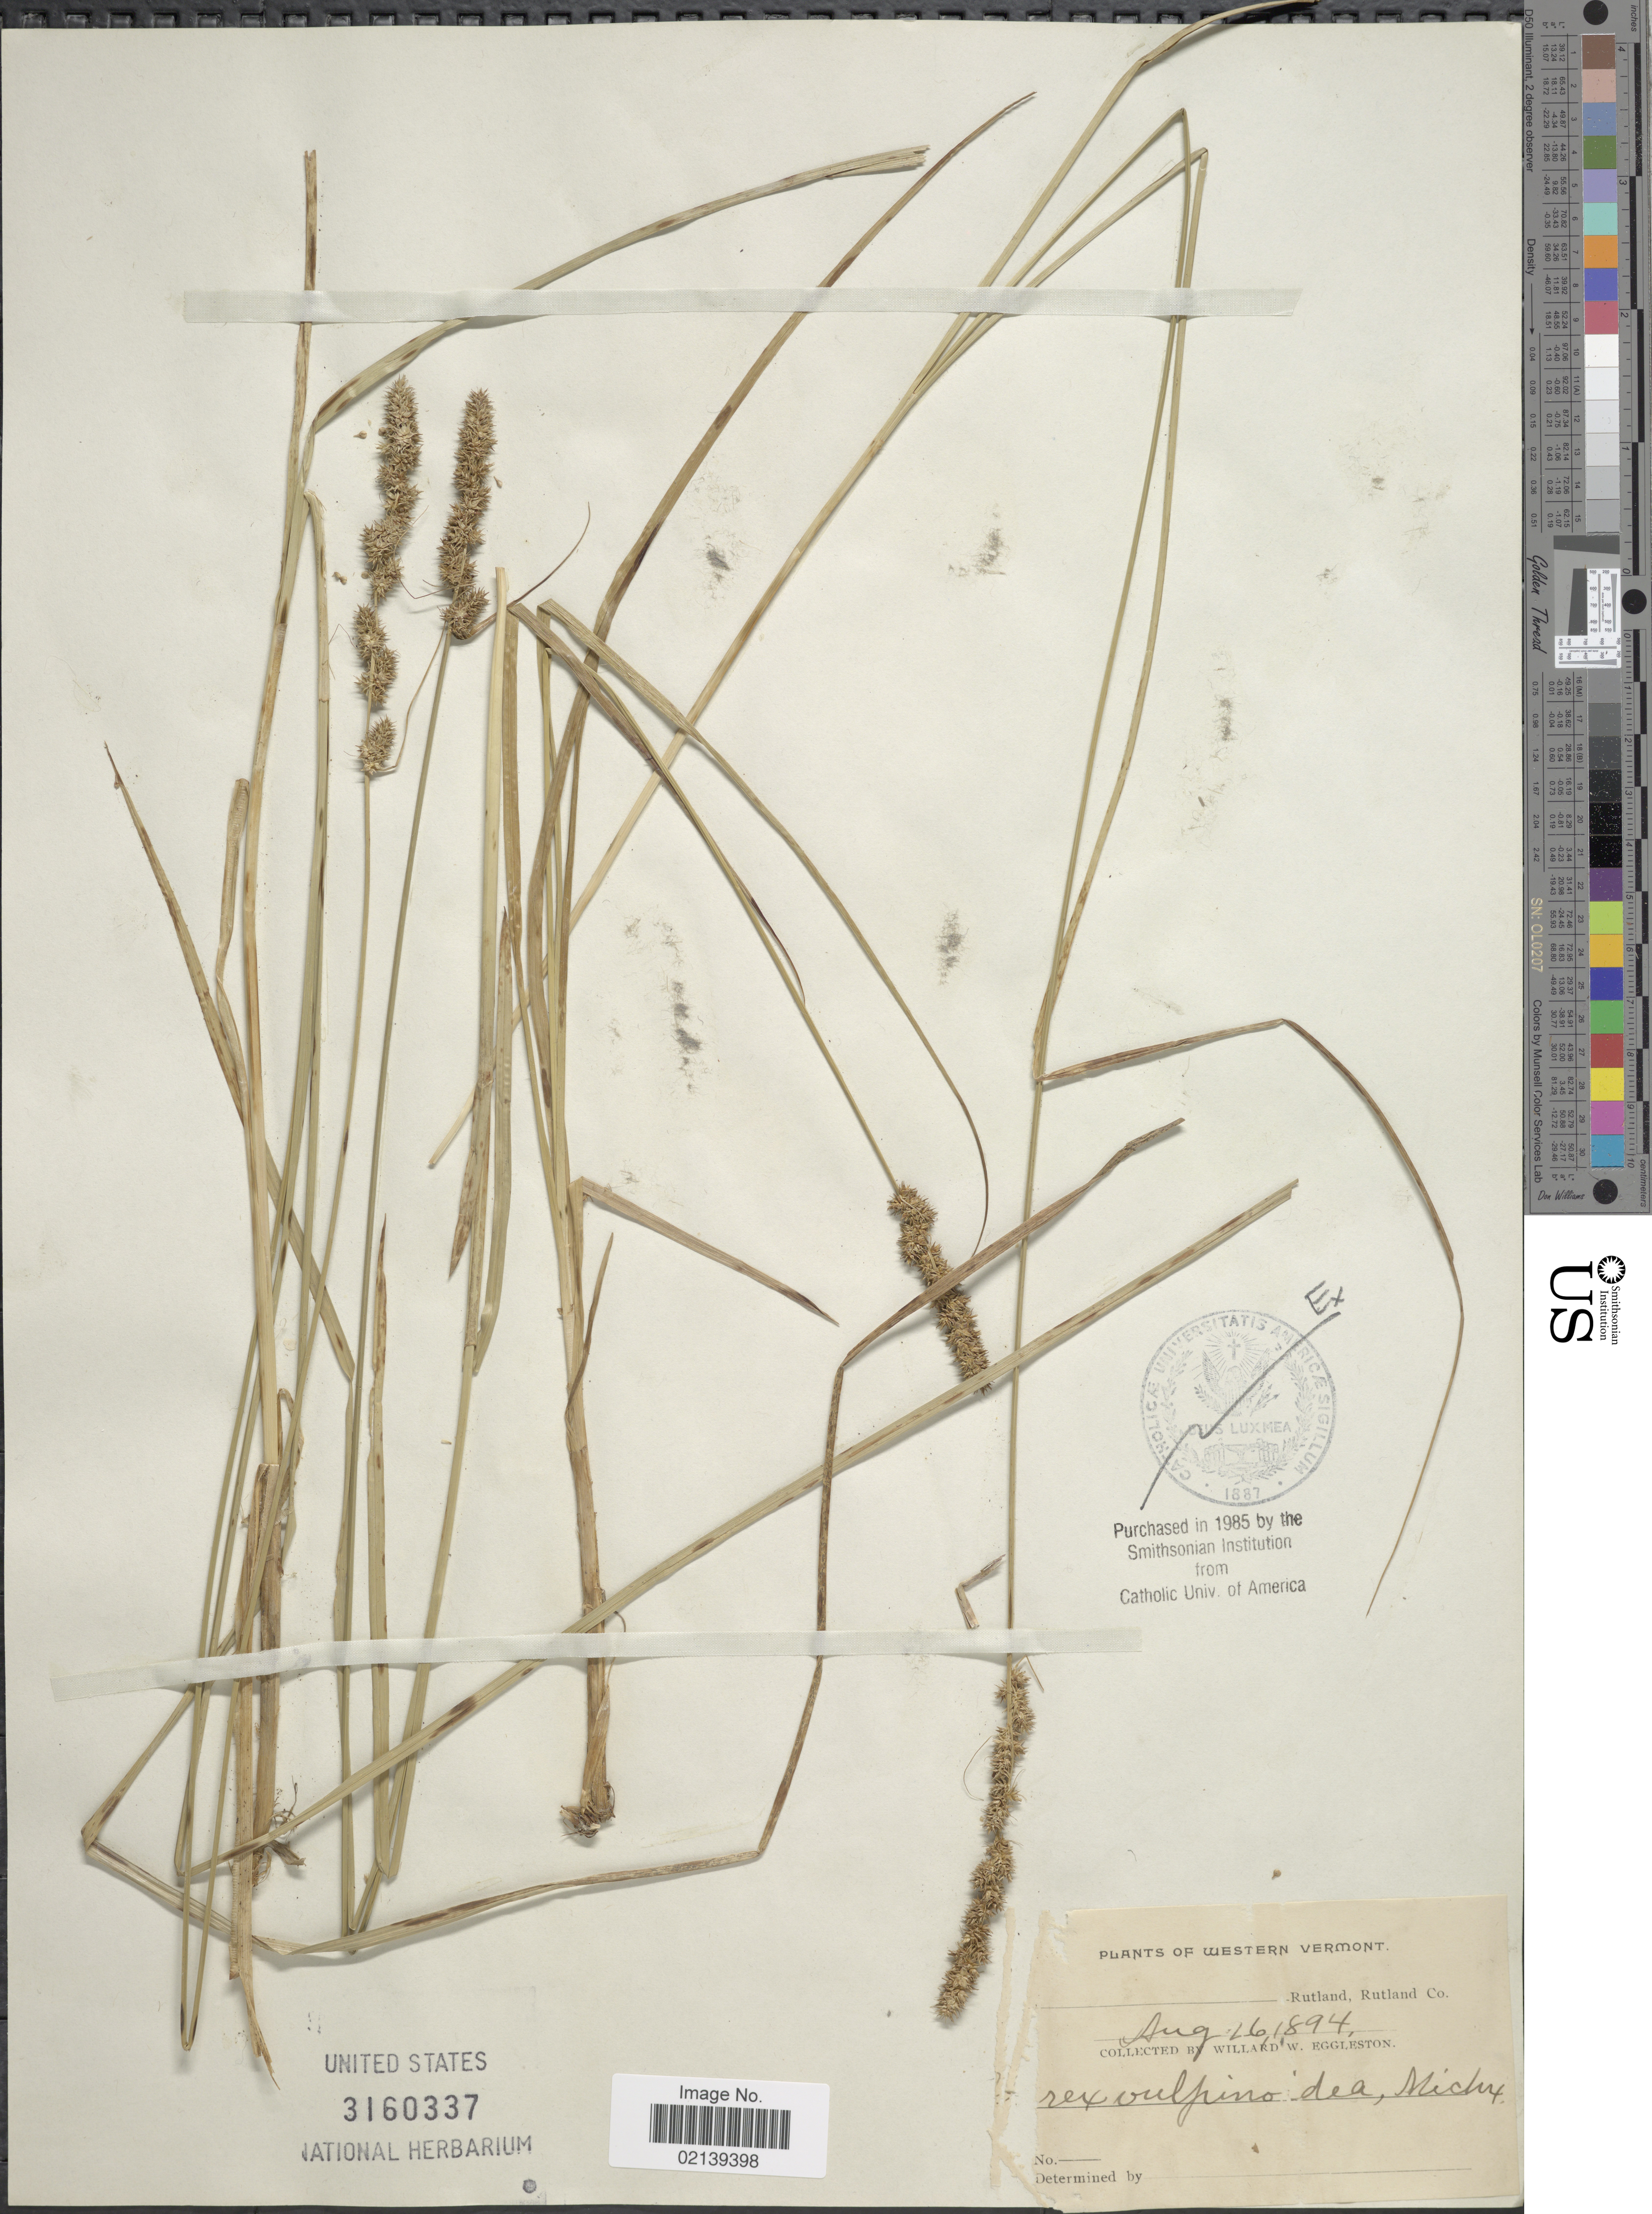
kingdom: Plantae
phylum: Tracheophyta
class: Liliopsida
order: Poales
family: Cyperaceae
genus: Carex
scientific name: Carex vulpinoidea Michx.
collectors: W. W. Eggleston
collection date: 1894-08-26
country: United States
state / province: Vermont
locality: Western Vermont, Rutland, Rutland Co.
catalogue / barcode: US 3160337